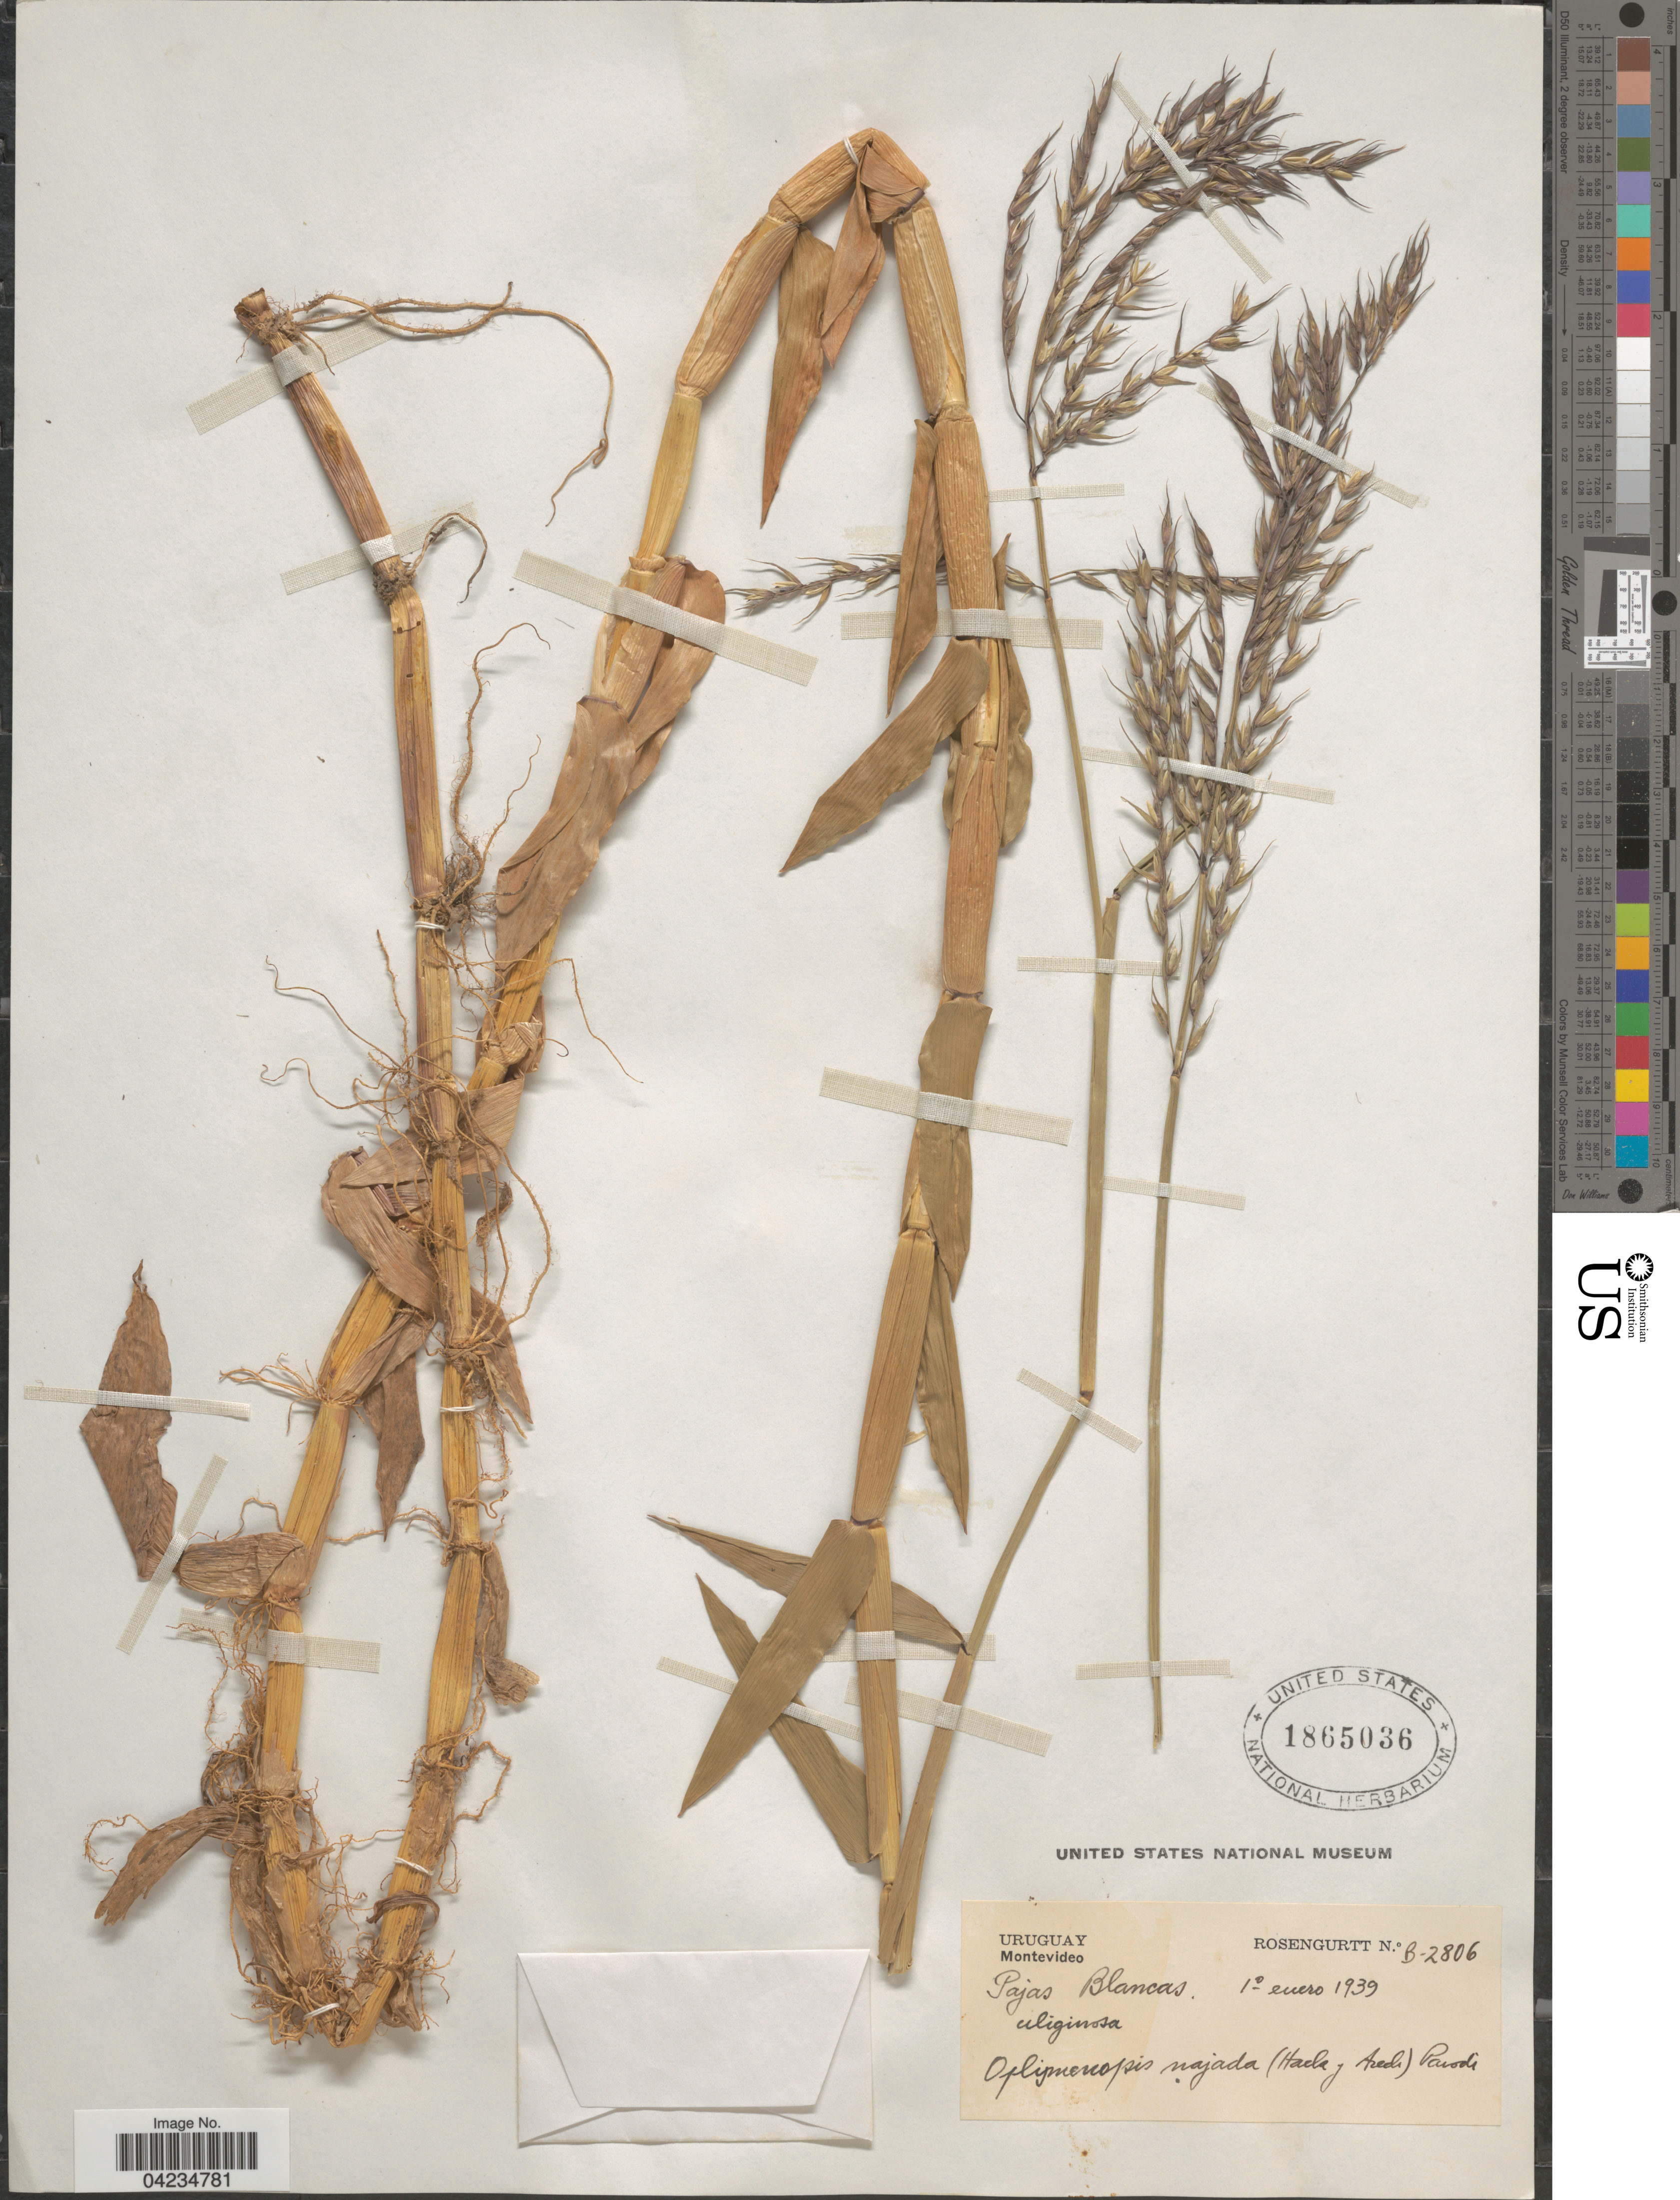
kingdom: Plantae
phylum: Tracheophyta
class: Liliopsida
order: Poales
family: Poaceae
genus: Oplismenopsis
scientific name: Oplismenopsis najada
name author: (Hack. & Arechav.) Parodi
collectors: Rosengurtt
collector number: B-2806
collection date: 1939-01-01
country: Uruguay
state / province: Montevideo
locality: Pajas Blancas.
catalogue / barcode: US 1865036